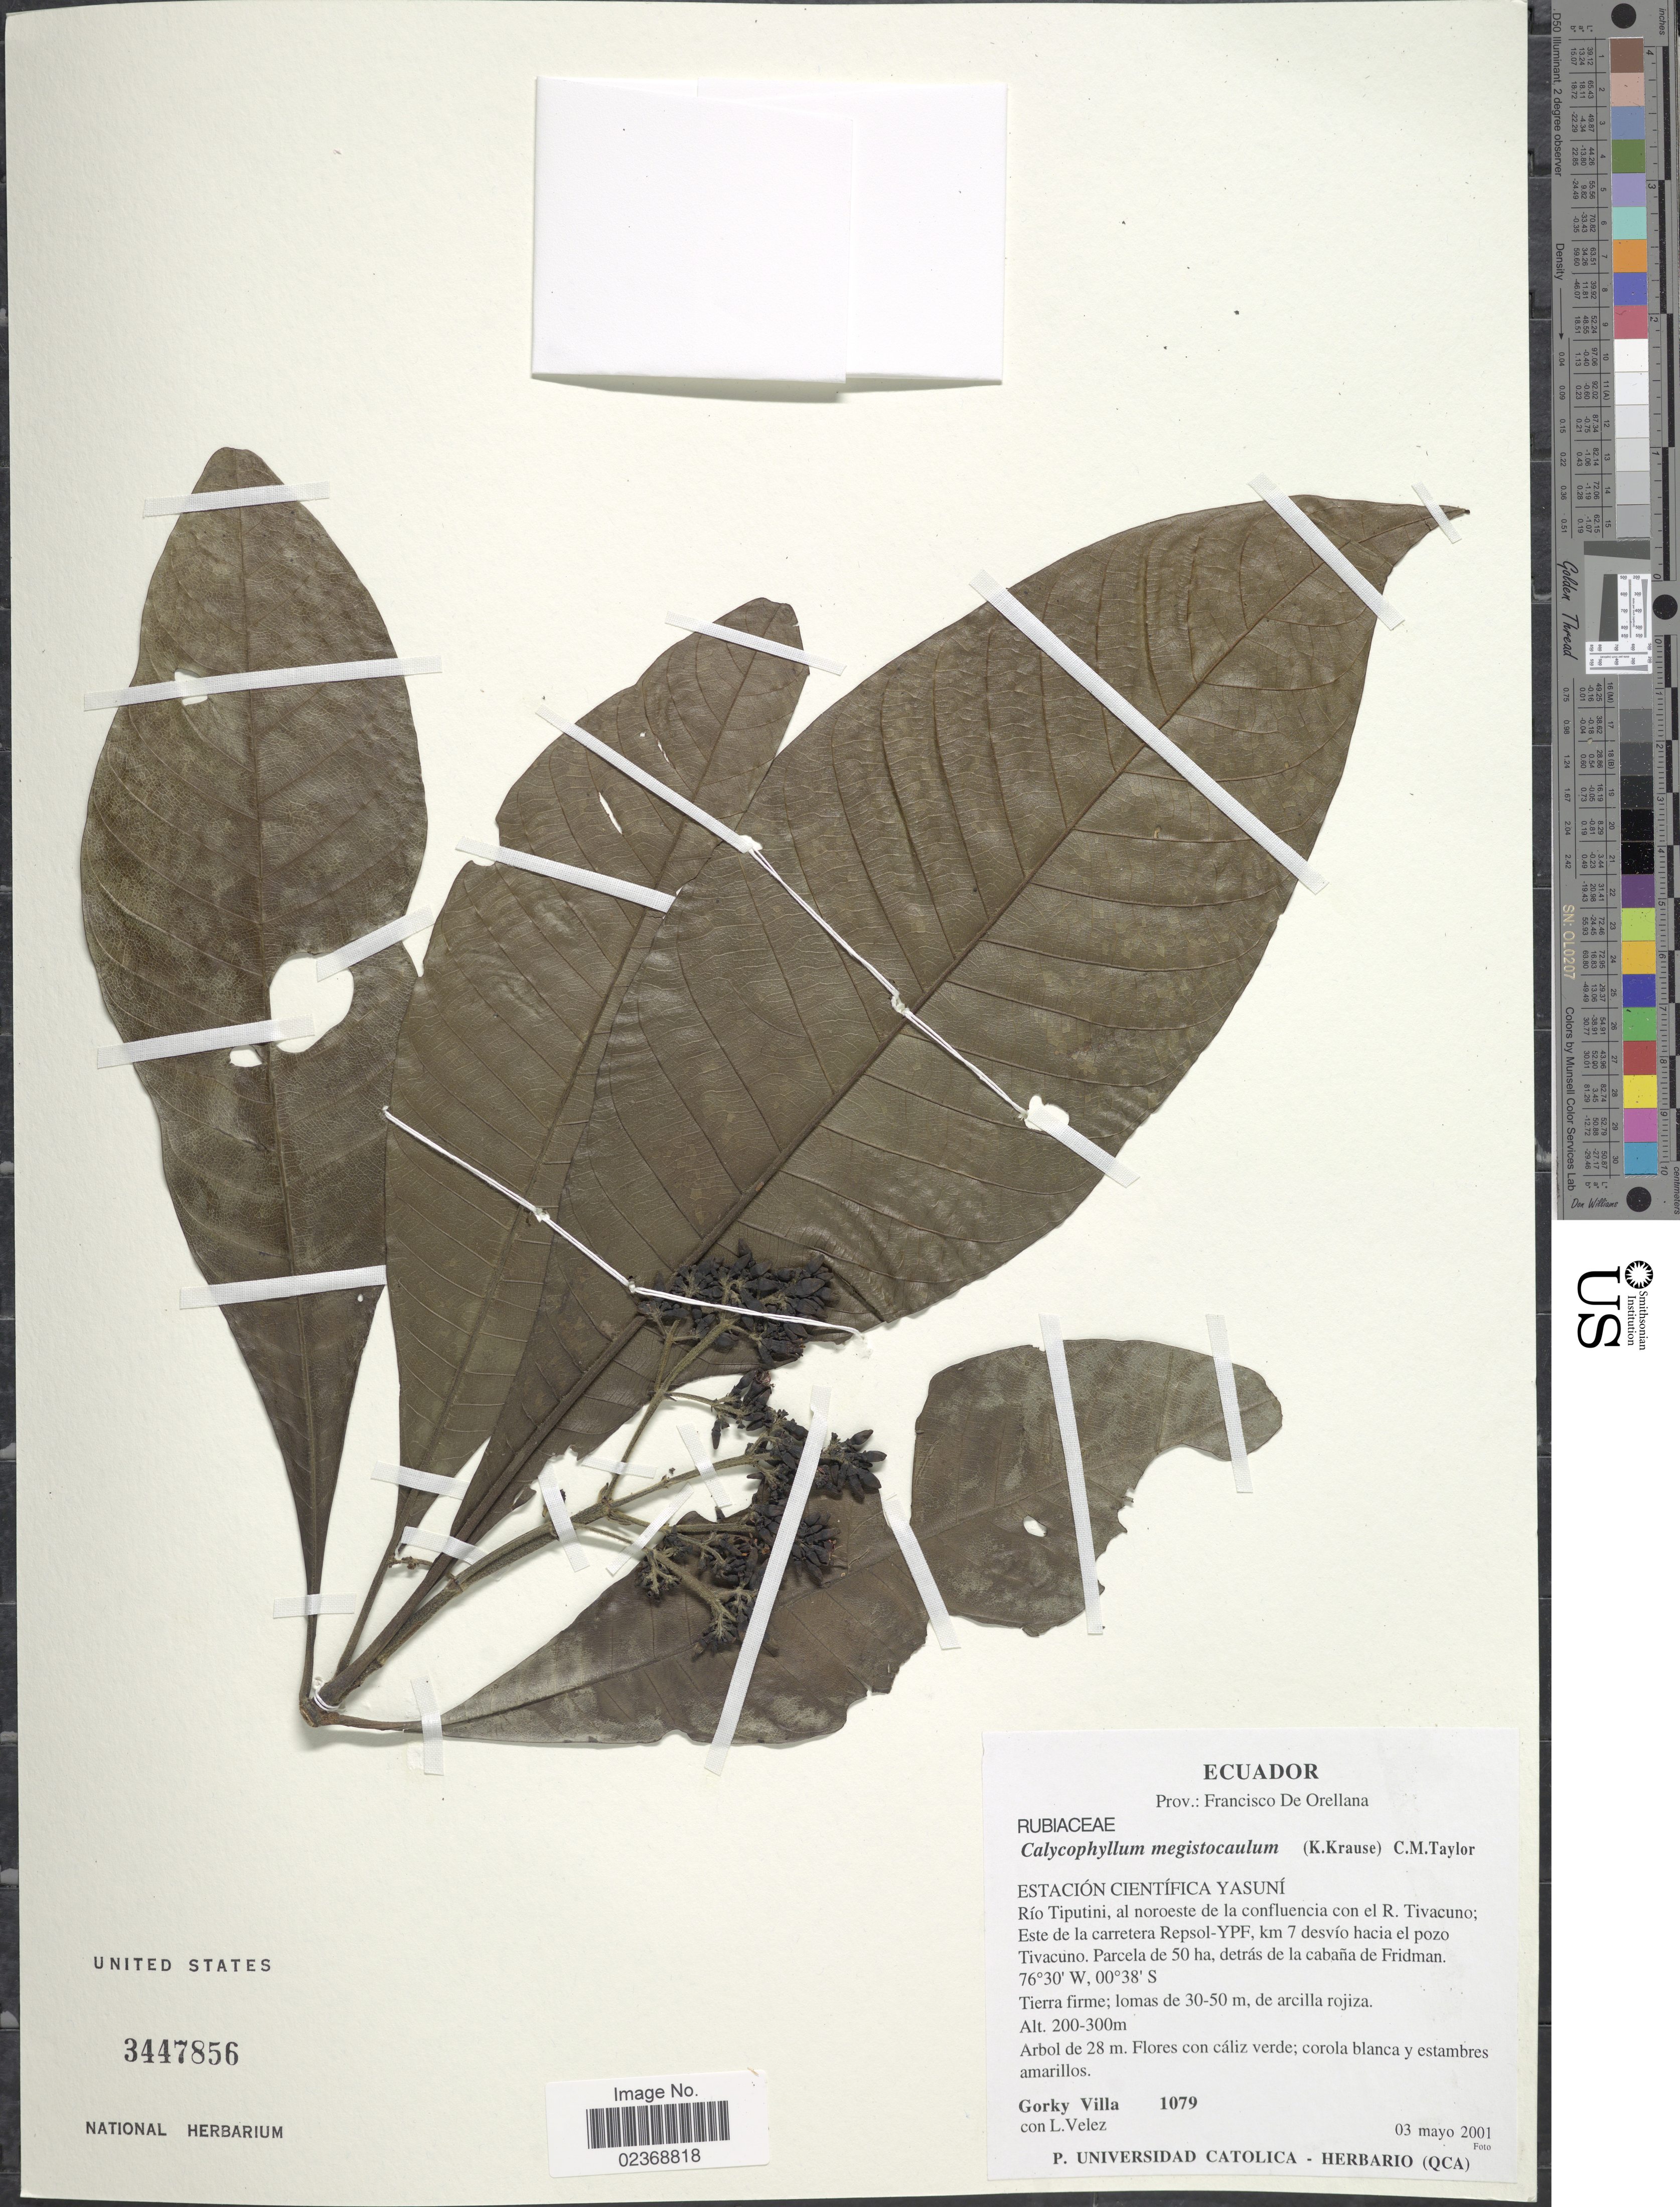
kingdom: Plantae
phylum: Tracheophyta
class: Magnoliopsida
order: Gentianales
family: Rubiaceae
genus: Calycophyllum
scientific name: Calycophyllum megistocaulum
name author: (K. Krause) C.M. Taylor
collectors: G. Villa & L. Velez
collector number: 1079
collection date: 2001-05-03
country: Ecuador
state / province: Orellana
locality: Prov. Francisco De Orellana. Estacion Cientifica Yasuni. Rio Tiputini, al noroeste de la confluencia con el R. Tivacuno; Este de la carretera Repsol-YPF, km 7 desvio hacia el pozo Tivacuno. Parcela de 50 ha, detras de la cabana de Fridman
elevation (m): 200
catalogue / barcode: US 3447856